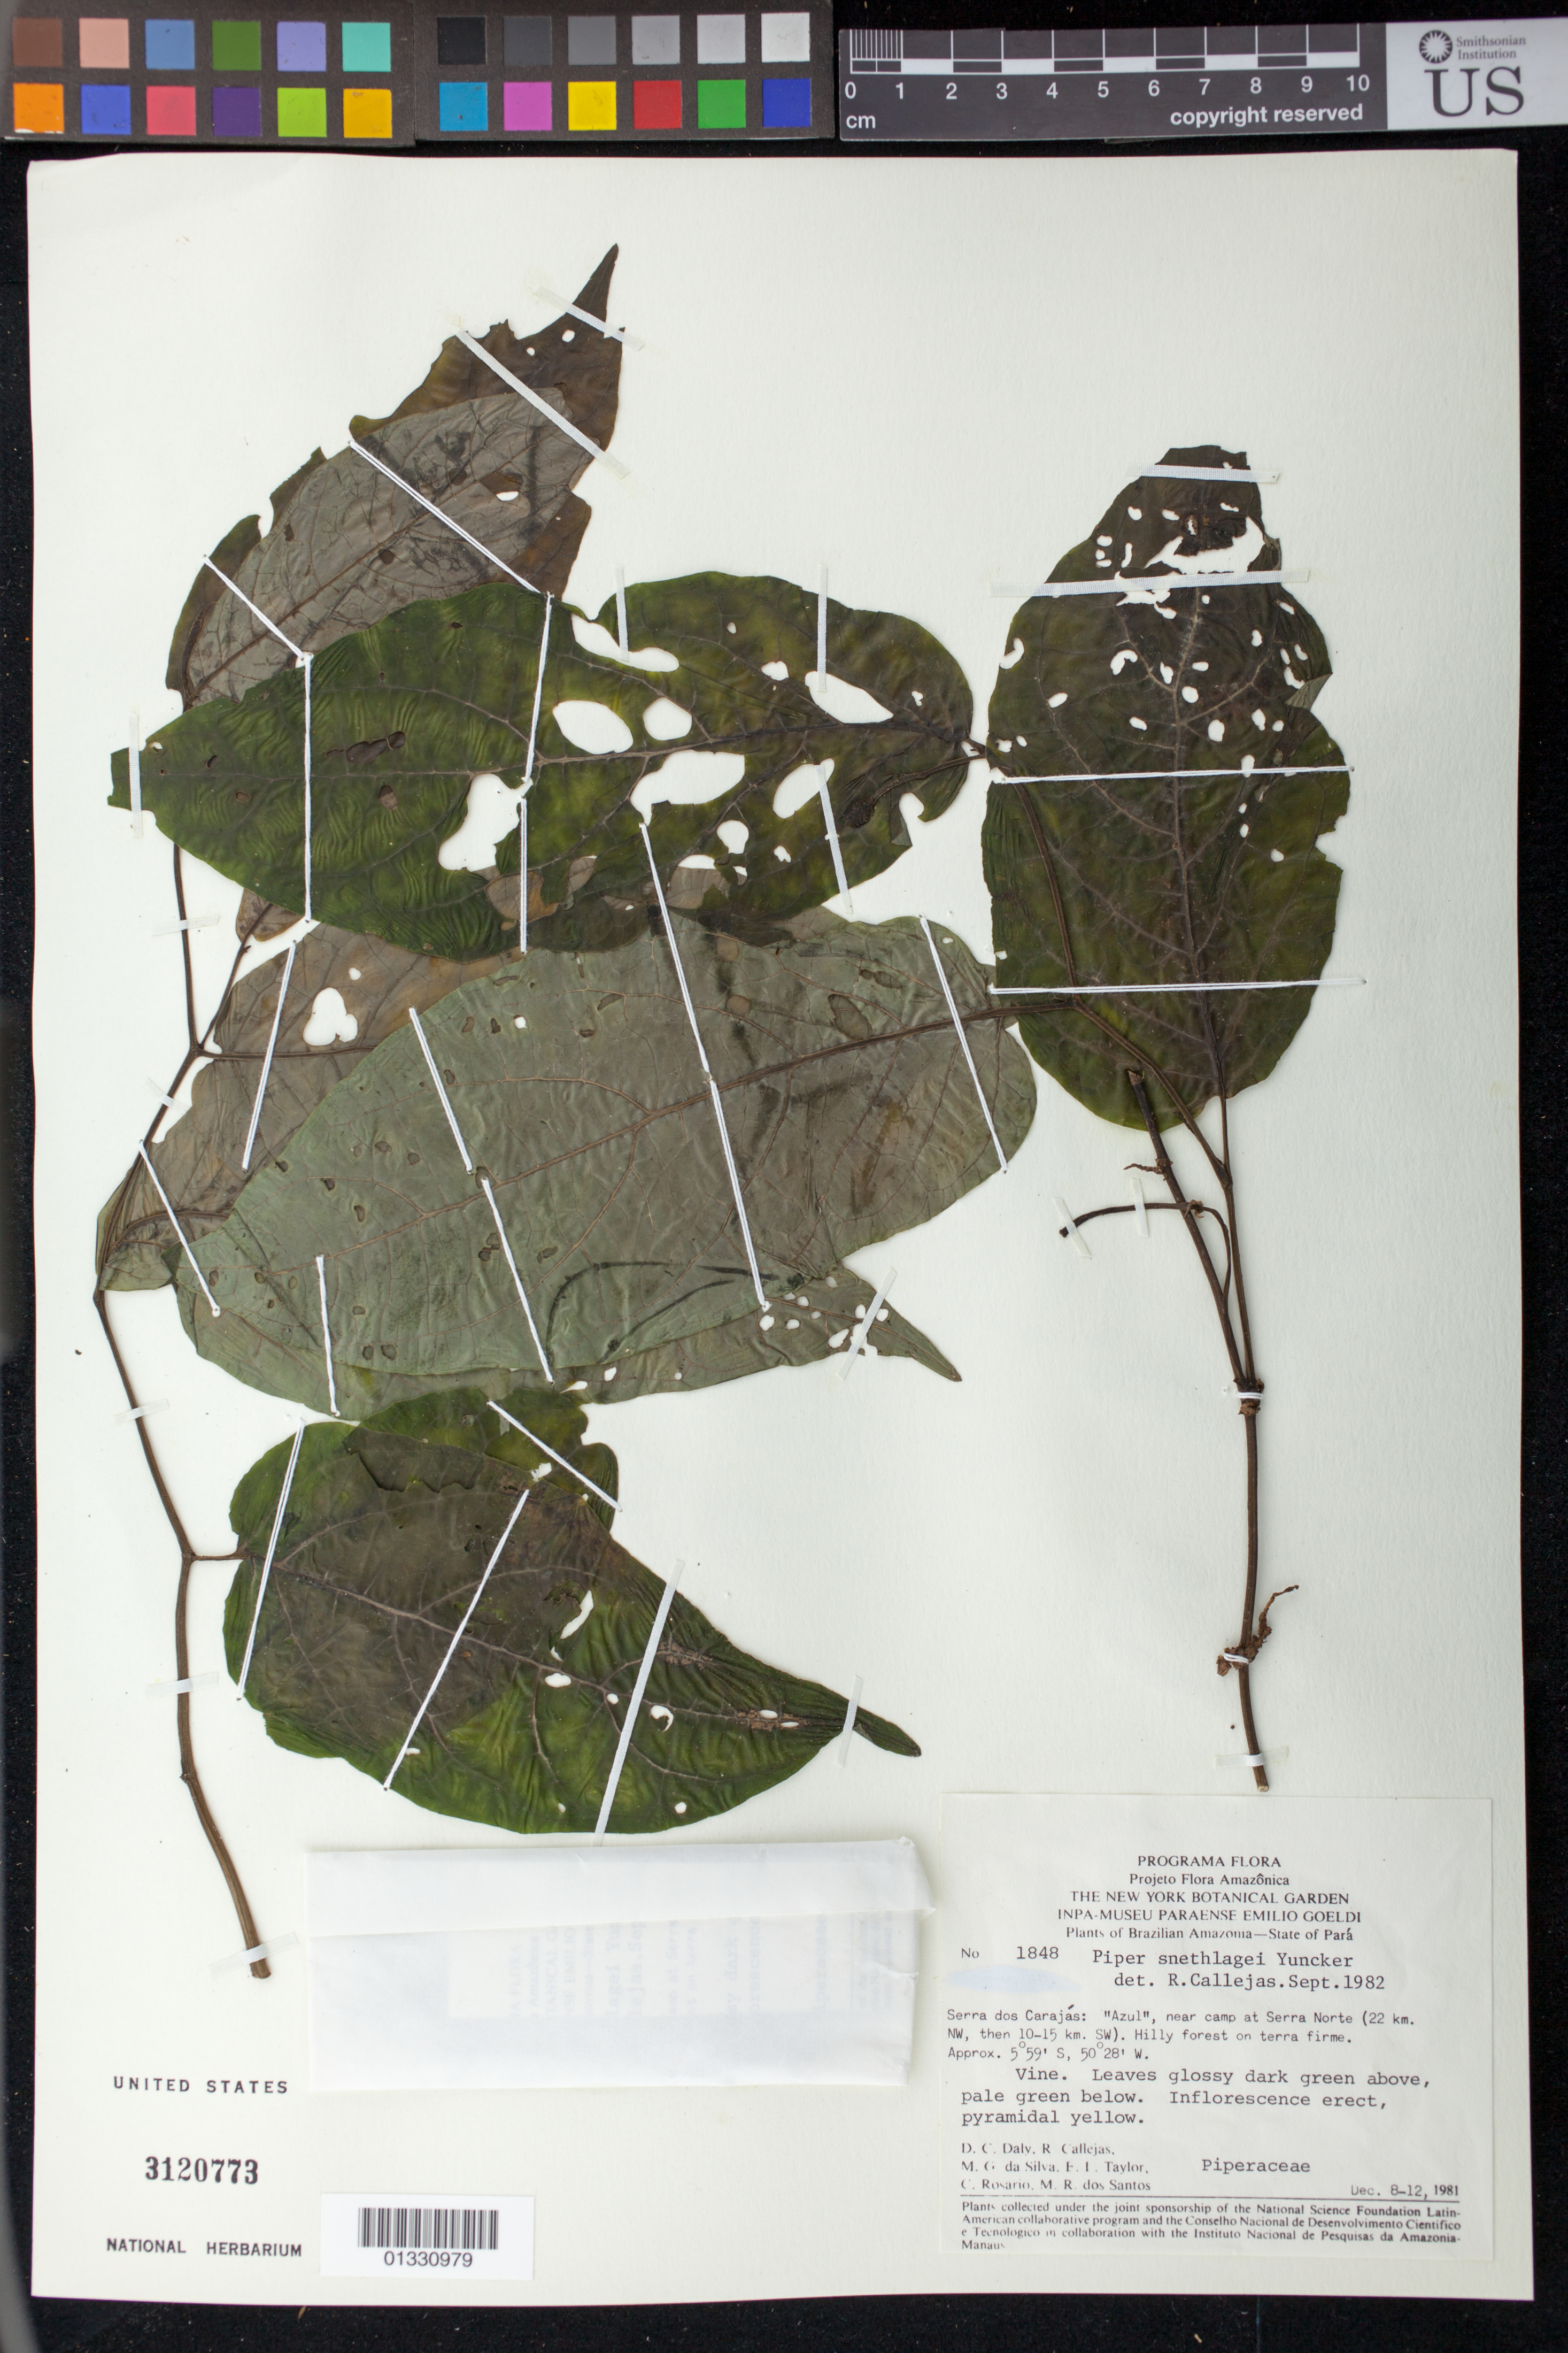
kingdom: Plantae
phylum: Tracheophyta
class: Magnoliopsida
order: Piperales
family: Piperaceae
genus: Piper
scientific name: Piper snethlagei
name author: Yunck.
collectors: D. C. Daly, R. Callejas, M. G. Silva, E. L. Taylor, C. S. Rosário & M. R. dos Santos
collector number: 1848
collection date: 1981-12-08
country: Brazil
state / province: Amazonas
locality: Serra dos Carajás: "Azul" near camp at Serra Norte (22km NW, then 10-15km SW)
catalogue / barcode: US 3120773